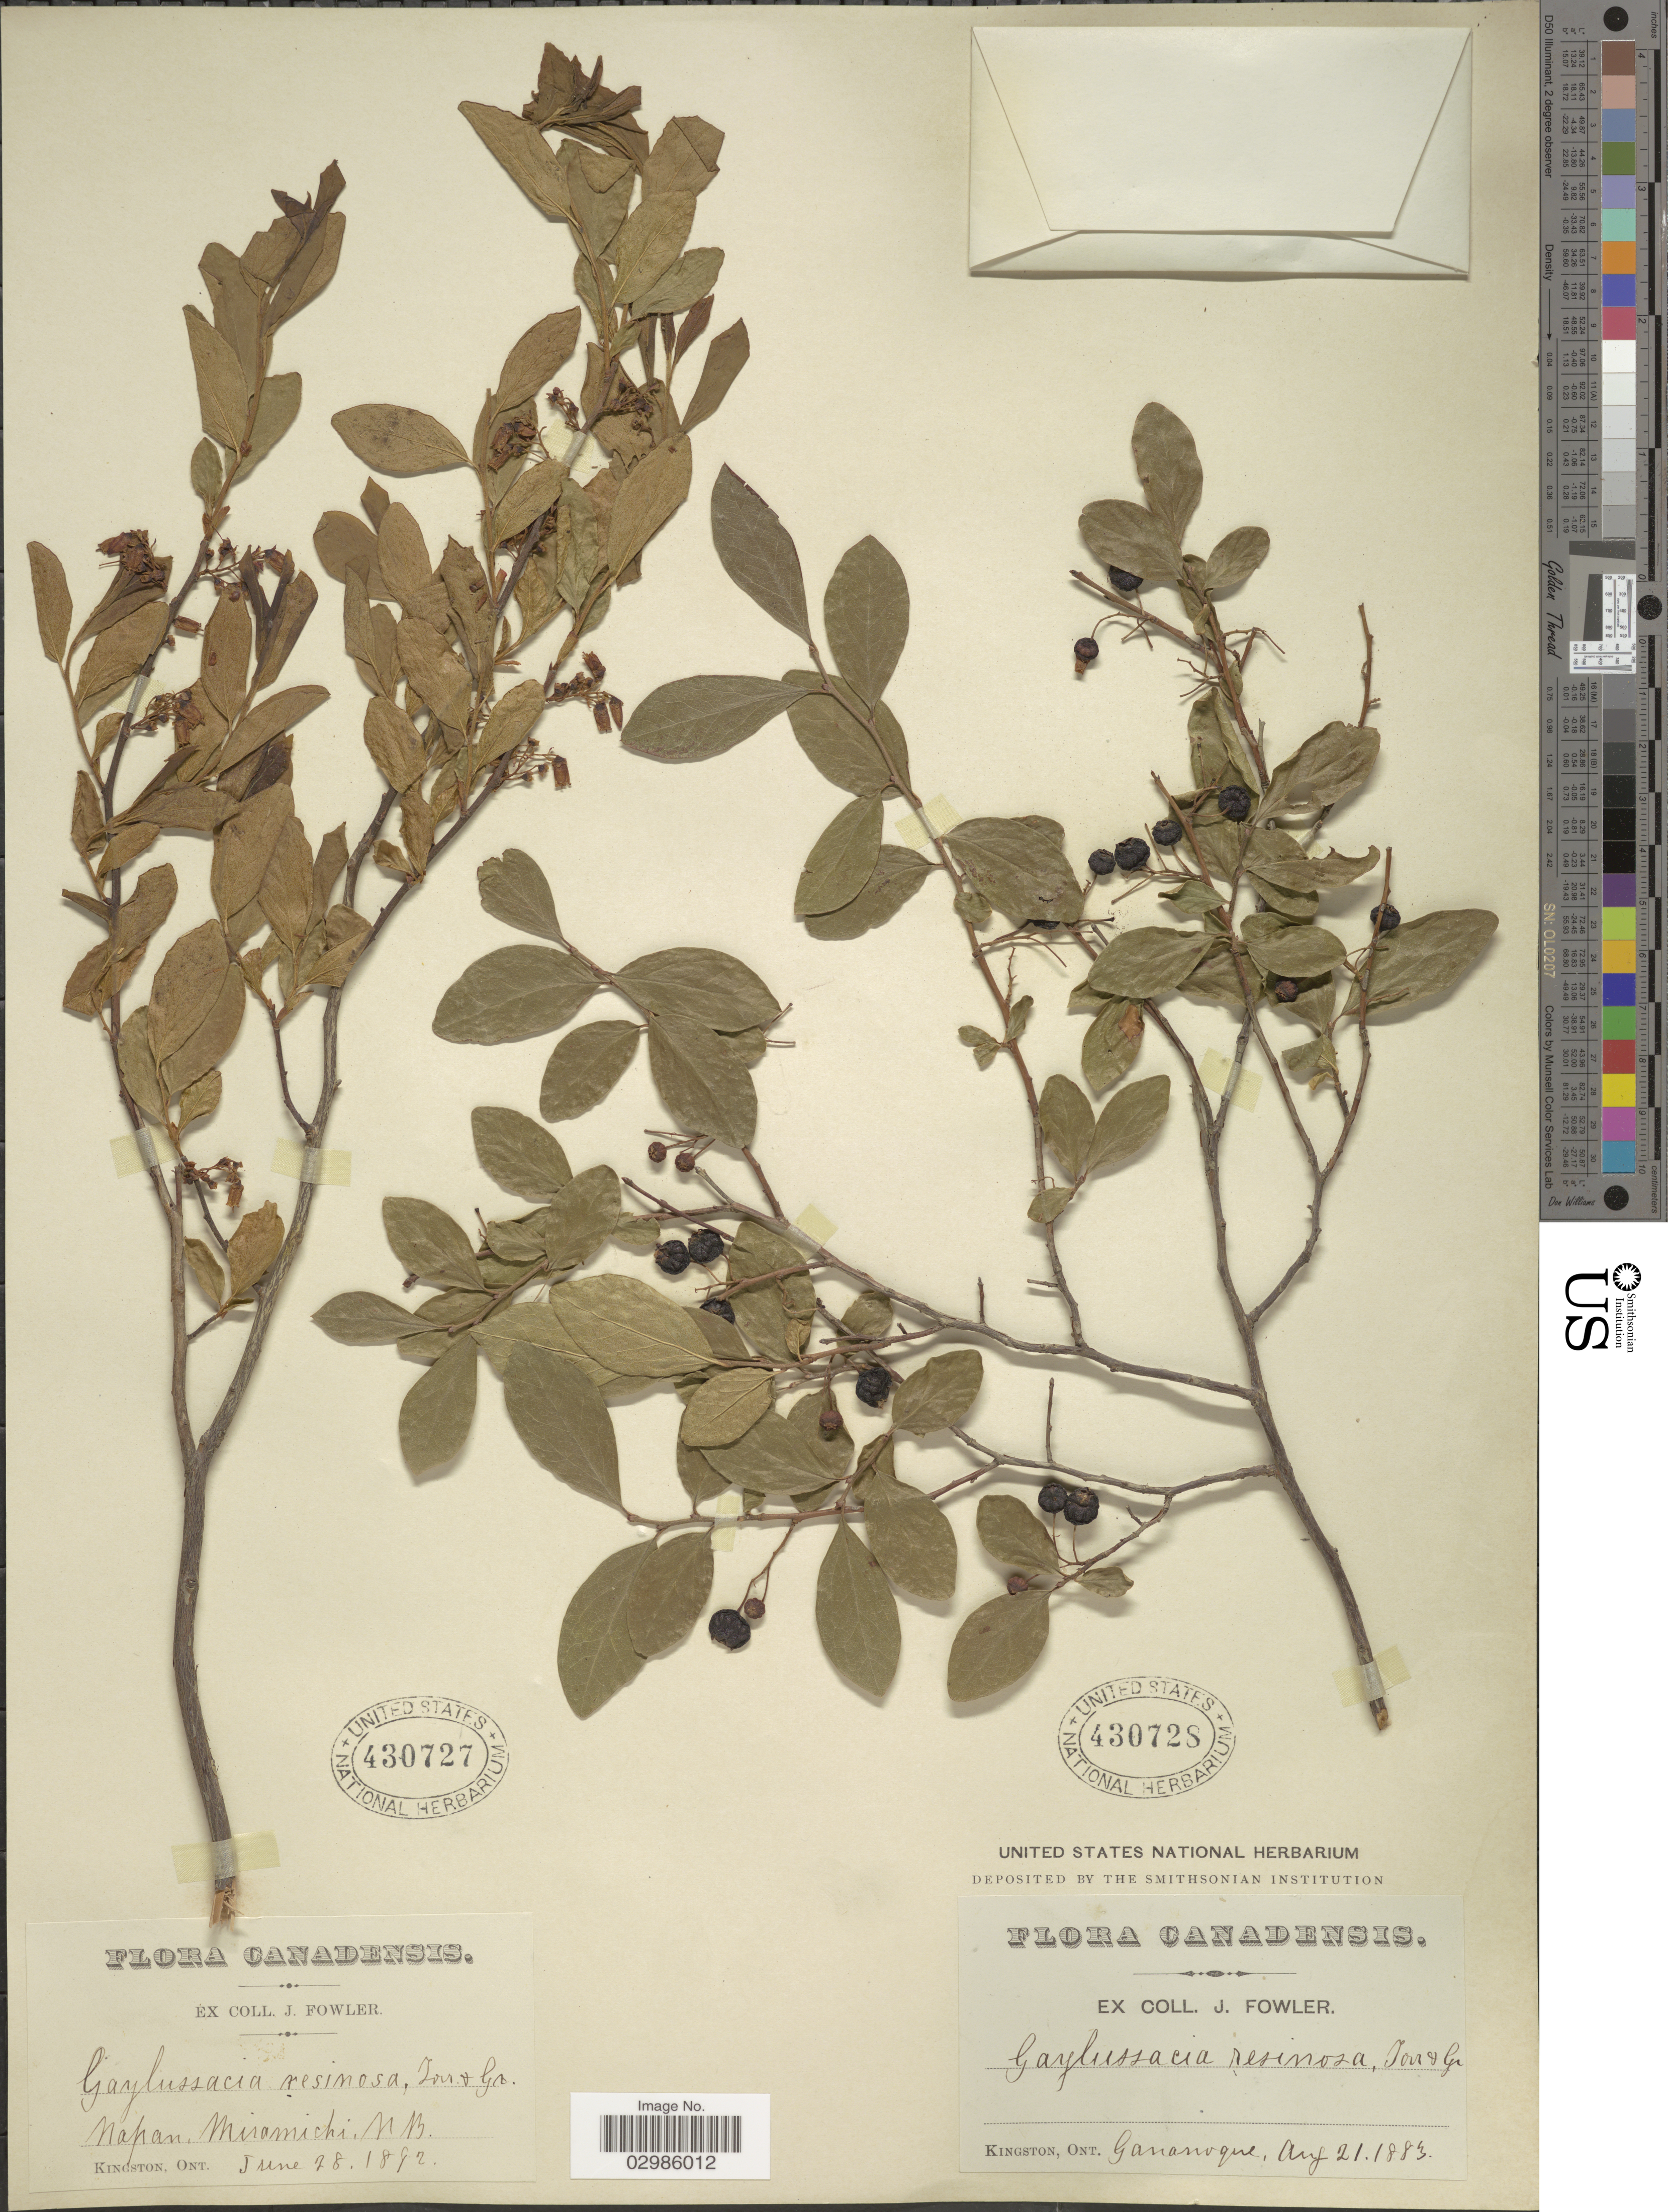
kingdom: Plantae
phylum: Tracheophyta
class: Magnoliopsida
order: Ericales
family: Ericaceae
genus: Gaylussacia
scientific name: Gaylussacia baccata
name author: (Wangenh.) K. Koch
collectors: J. Fowler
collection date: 1892-06-28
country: Canada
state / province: New Brunswick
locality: Napan, Miramichi.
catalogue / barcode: US 430727